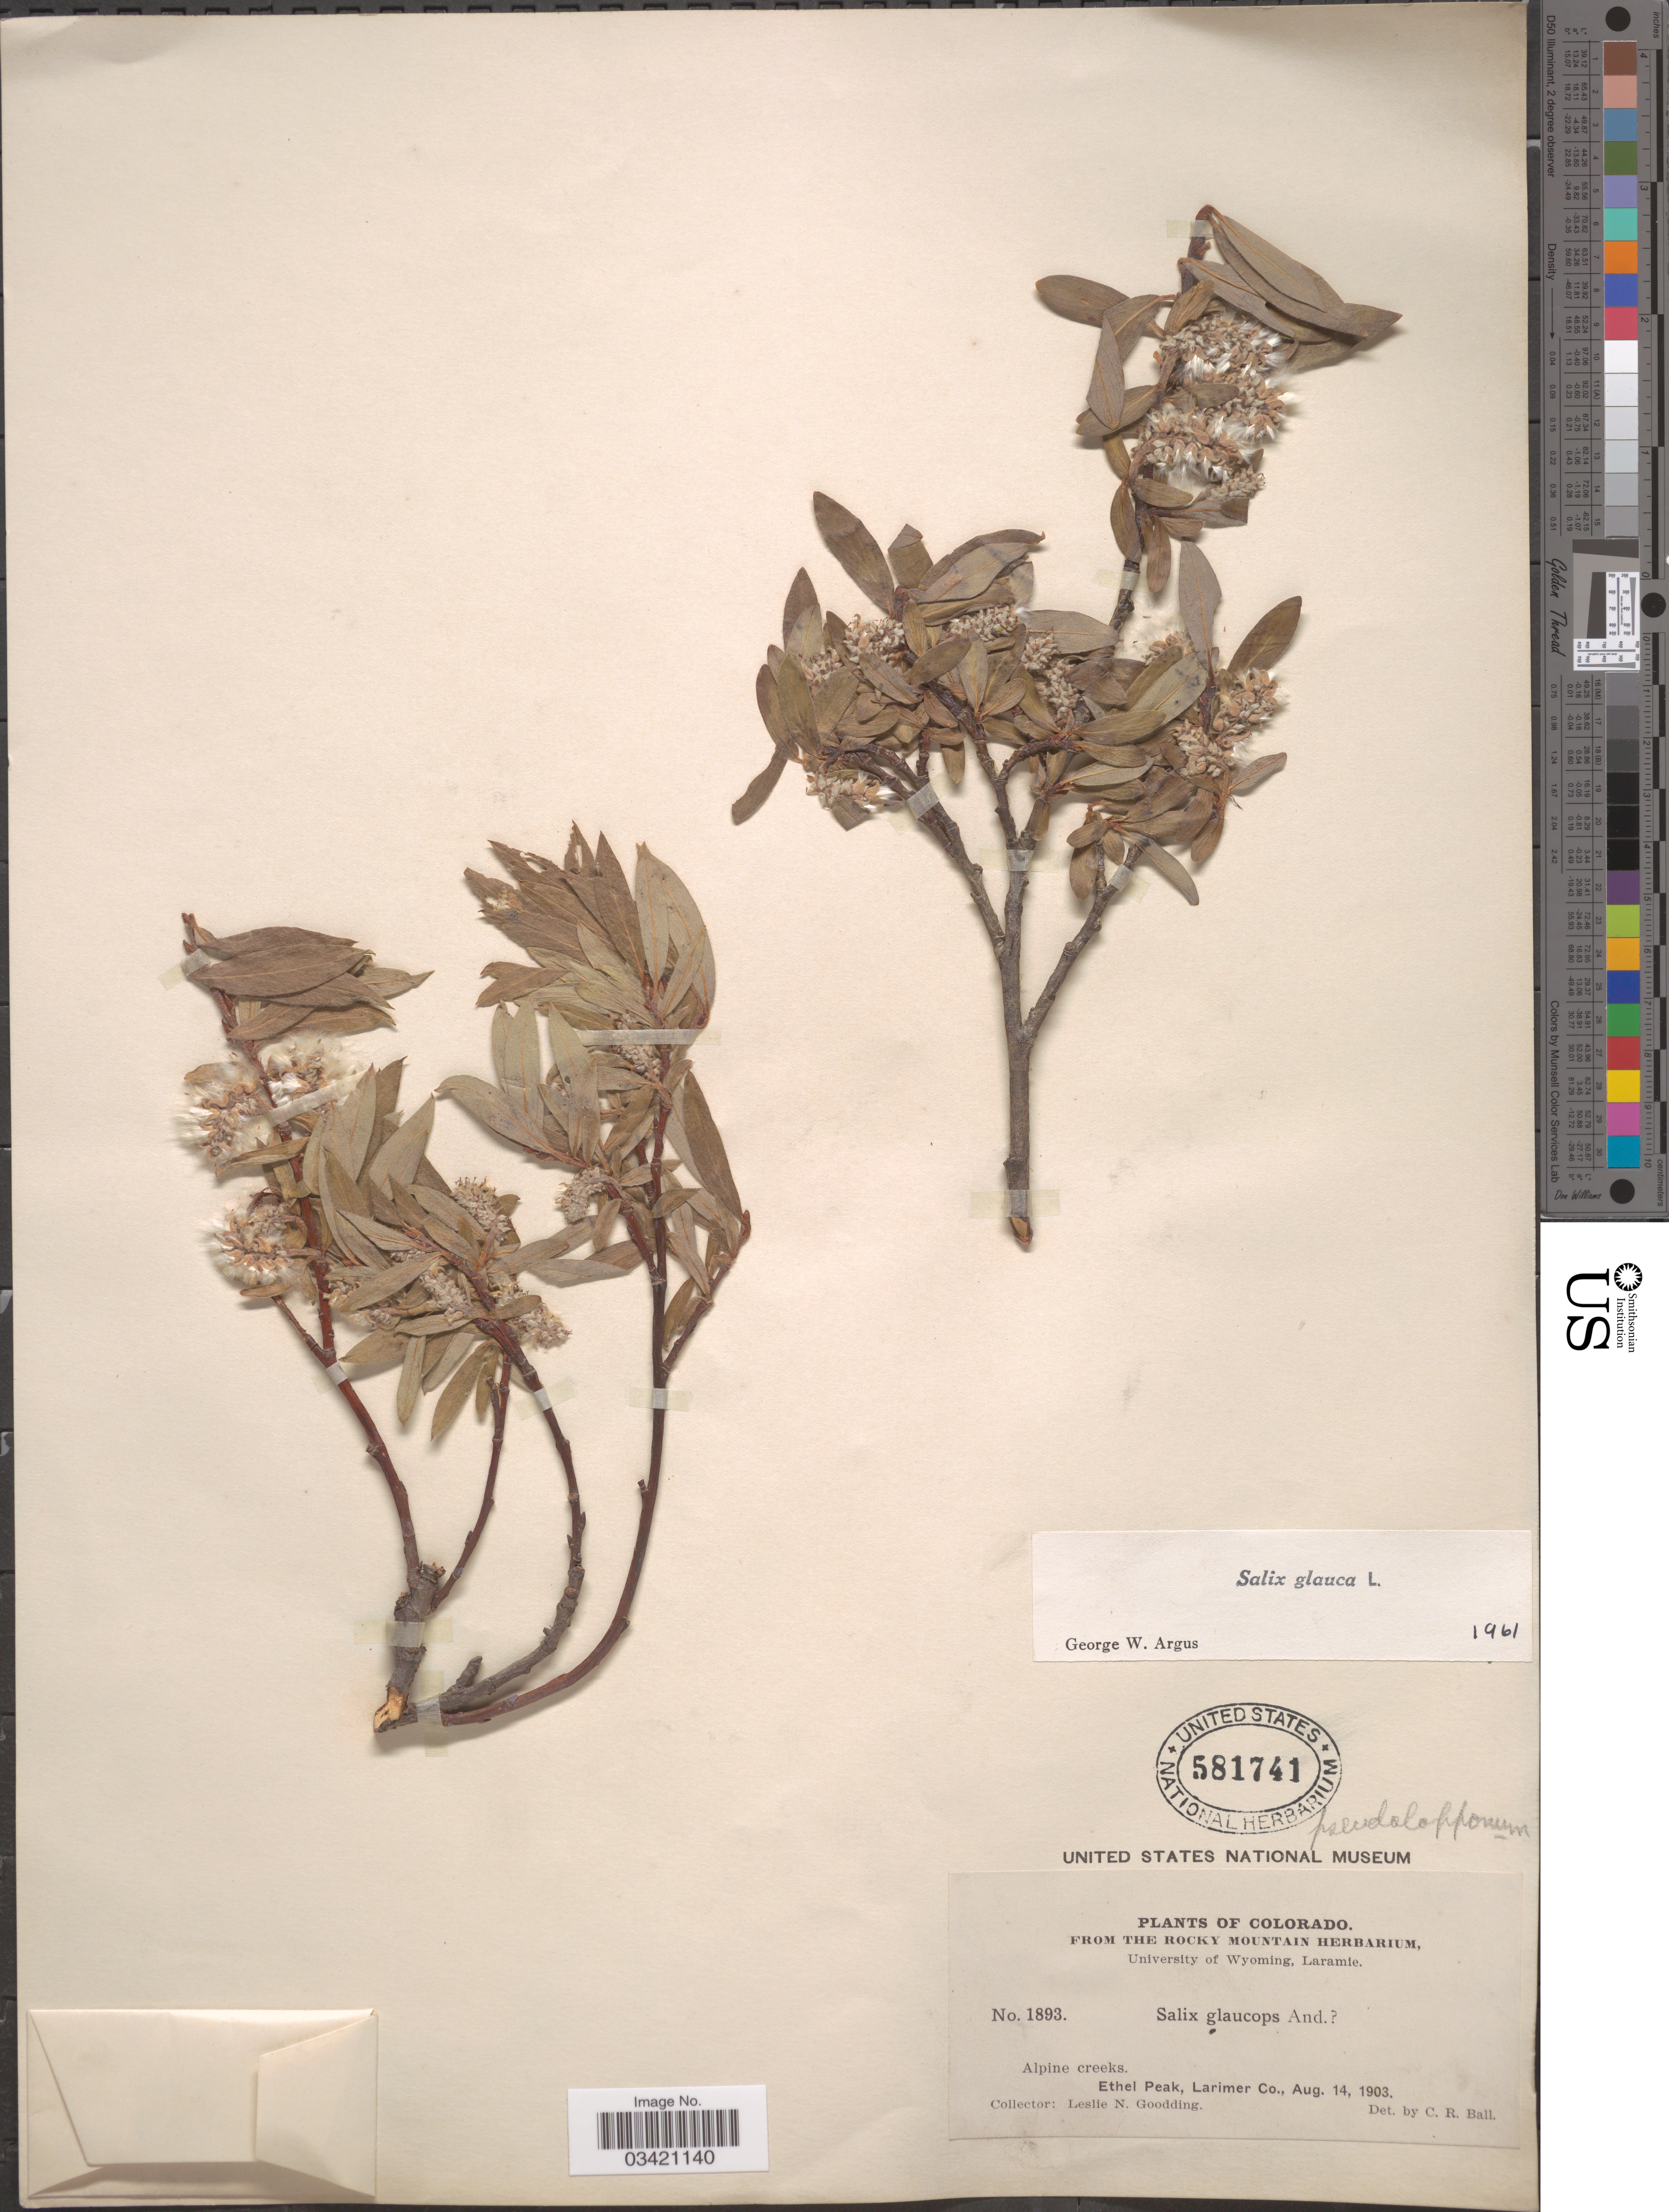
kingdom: Plantae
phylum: Tracheophyta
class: Magnoliopsida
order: Malpighiales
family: Salicaceae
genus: Salix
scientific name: Salix glauca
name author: L.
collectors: L. N. Goodding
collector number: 1893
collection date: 1903-08-14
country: United States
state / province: Colorado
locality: Alpine creeks. Ethel Peak, Larimer Co.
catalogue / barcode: US 581741